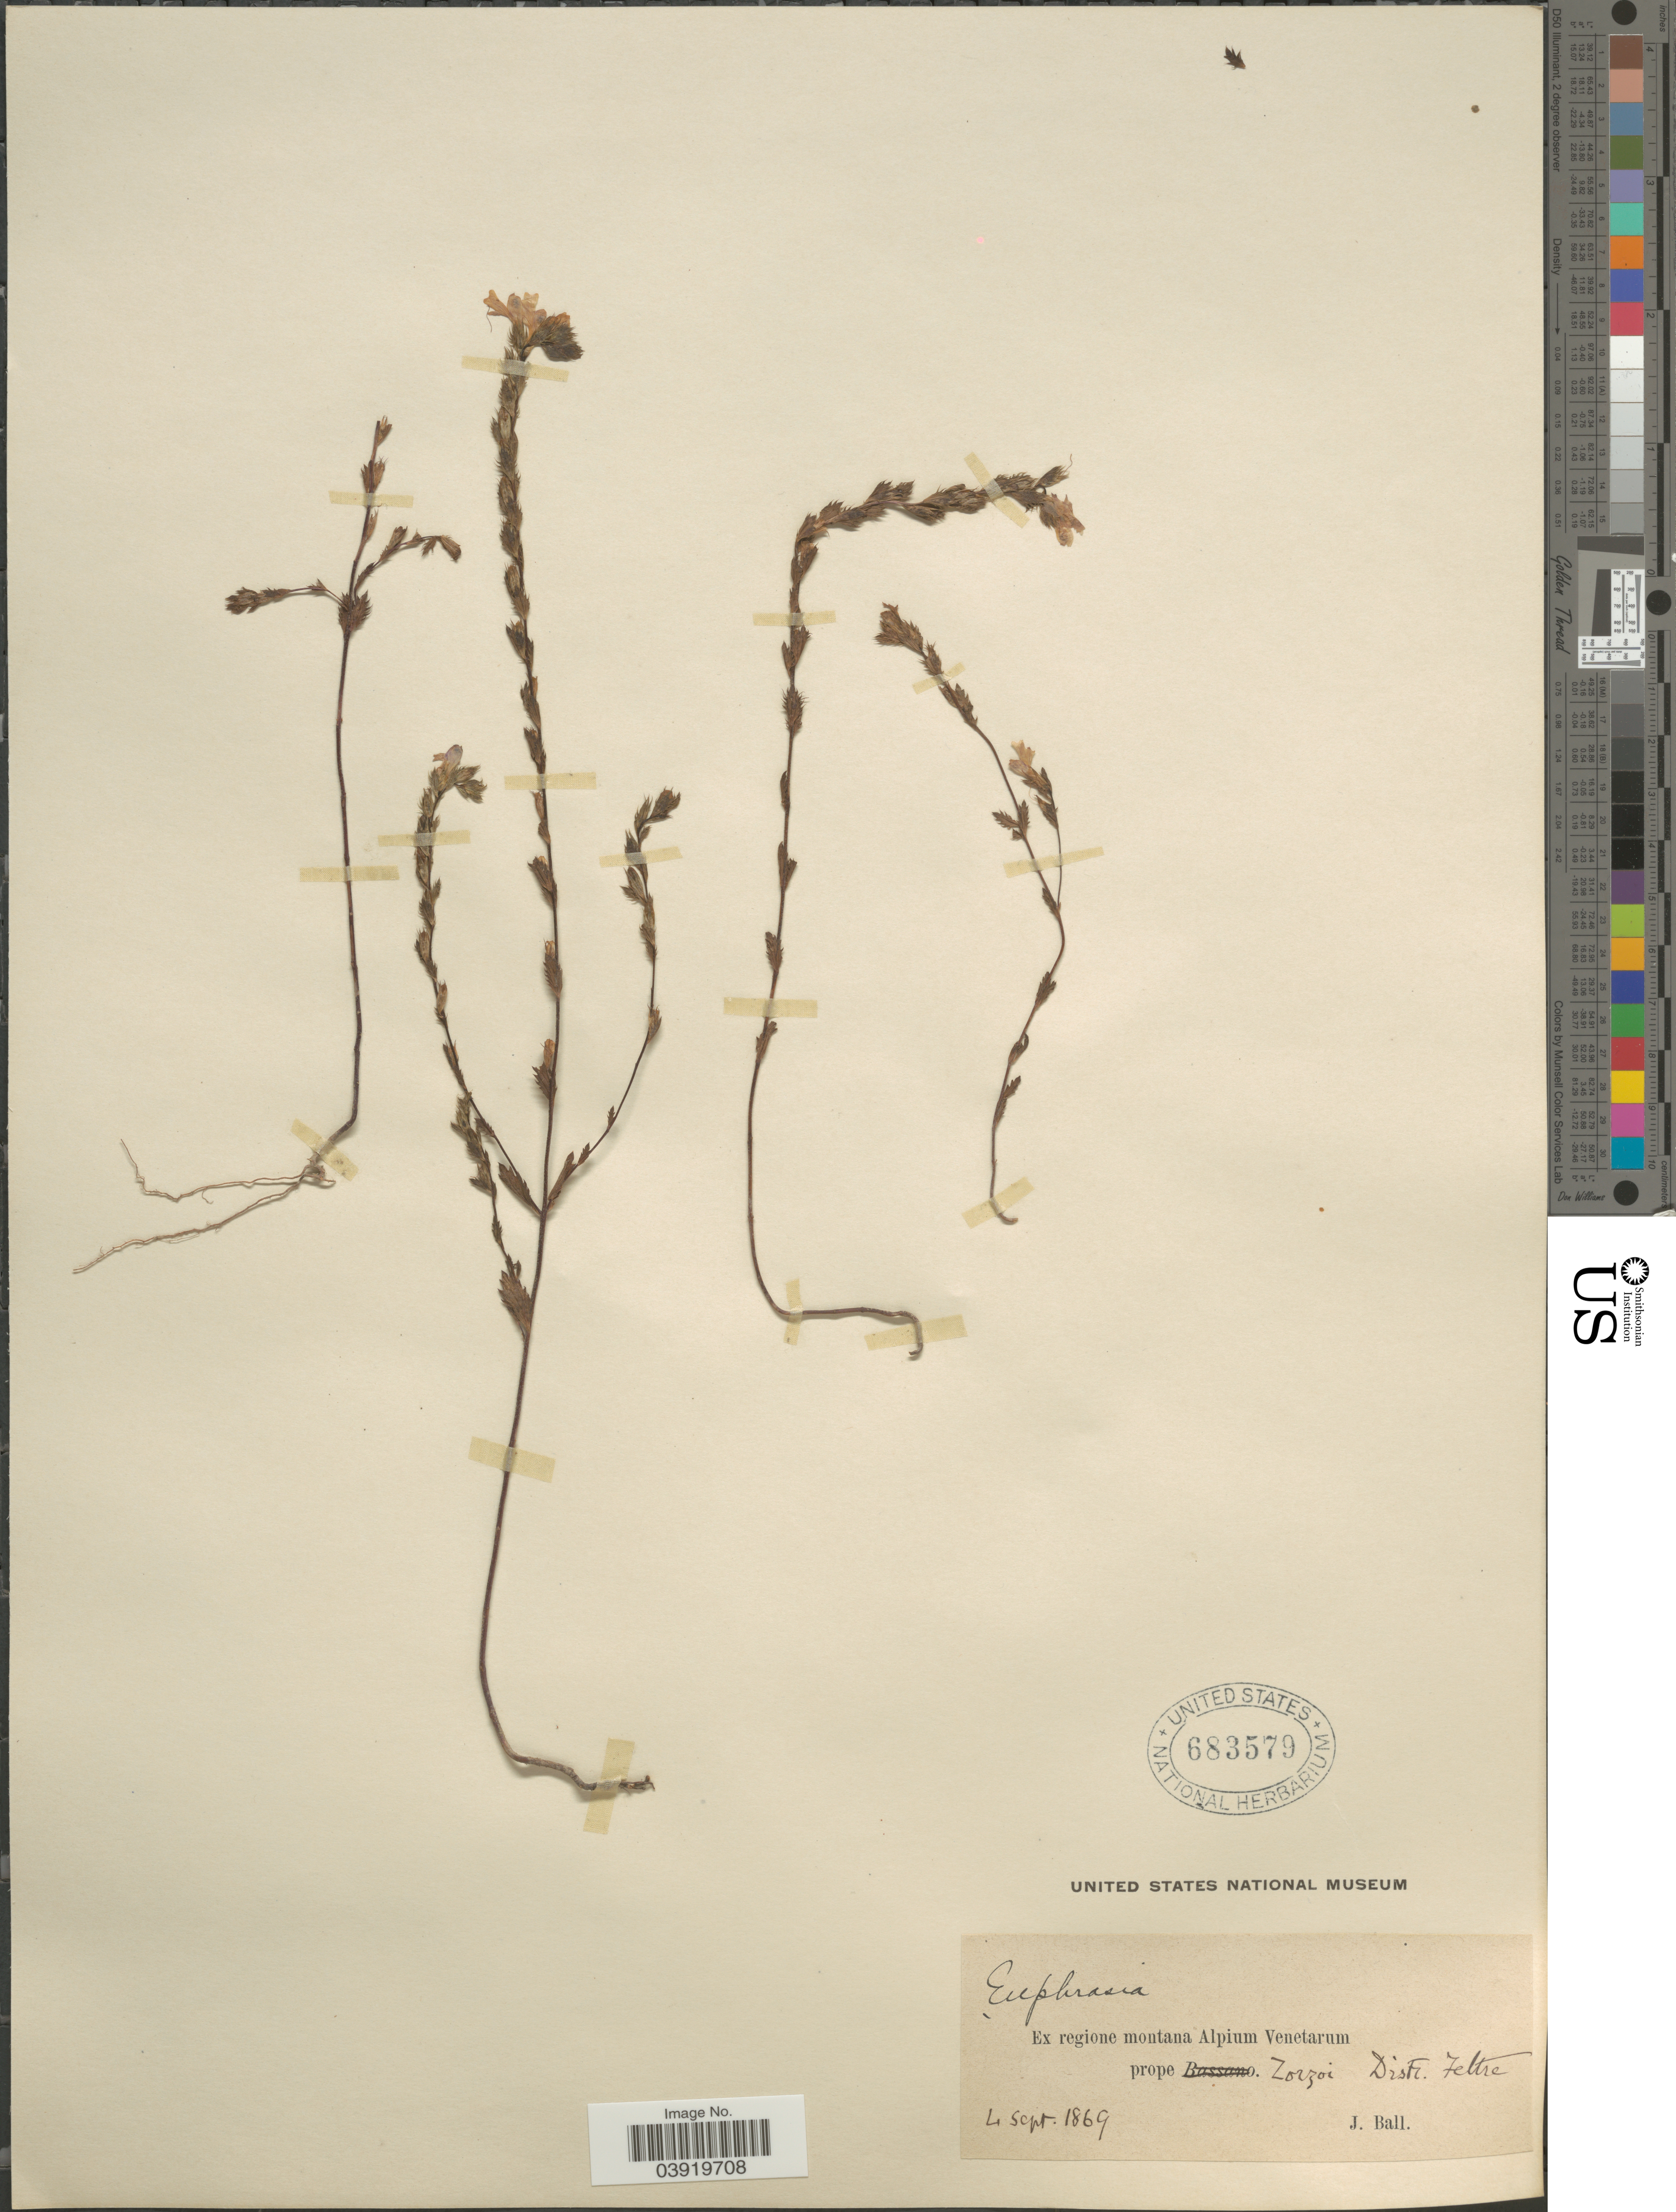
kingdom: Plantae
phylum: Tracheophyta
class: Magnoliopsida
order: Lamiales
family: Orobanchaceae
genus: Euphrasia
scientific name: Euphrasia sp.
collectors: J. Ball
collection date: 1869-09-04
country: Italy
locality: Ex regione montana Alpium Venetarum prope Zorzoi. Distr. Feltre.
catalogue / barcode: US 683579